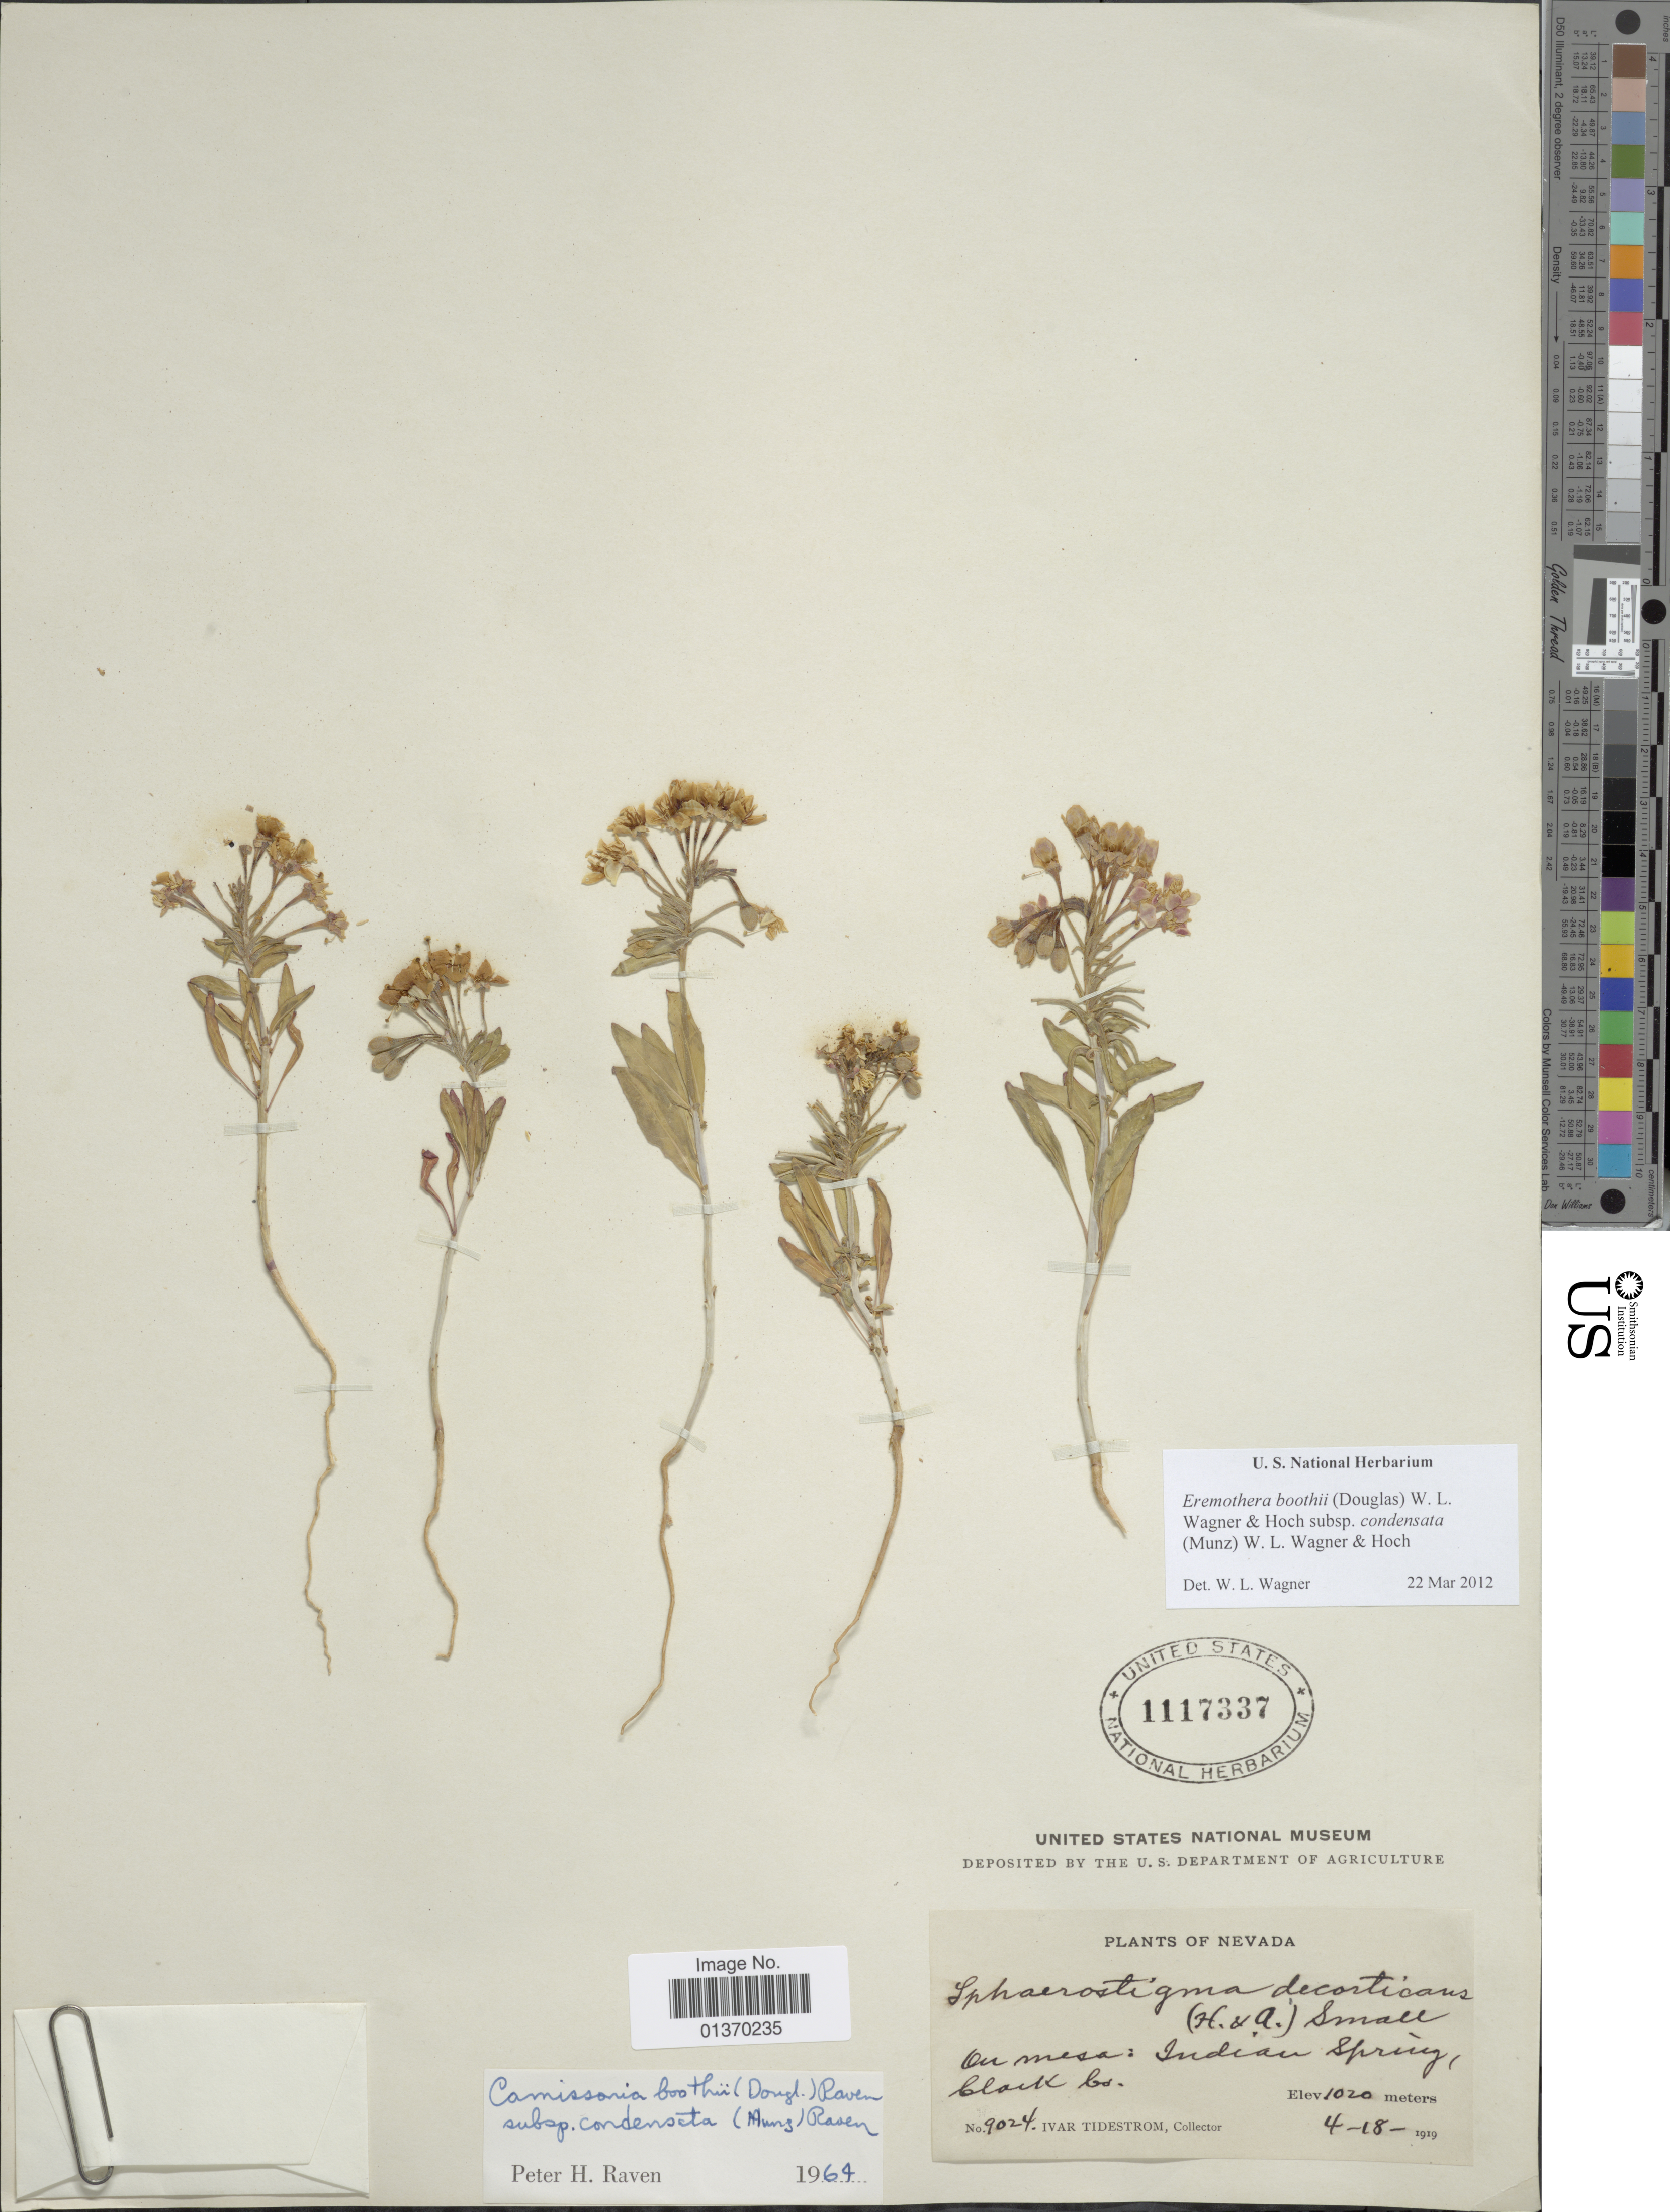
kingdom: Plantae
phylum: Tracheophyta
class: Magnoliopsida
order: Myrtales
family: Onagraceae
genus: Eremothera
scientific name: Eremothera boothii subsp. condensata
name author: (Munz) W.L. Wagner & Hoch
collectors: I. F. Tidestrom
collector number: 9024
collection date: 1919-04-18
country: United States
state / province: Nevada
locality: On mesa: Indian Spring, Clark Co.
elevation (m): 1020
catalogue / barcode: US 1117337